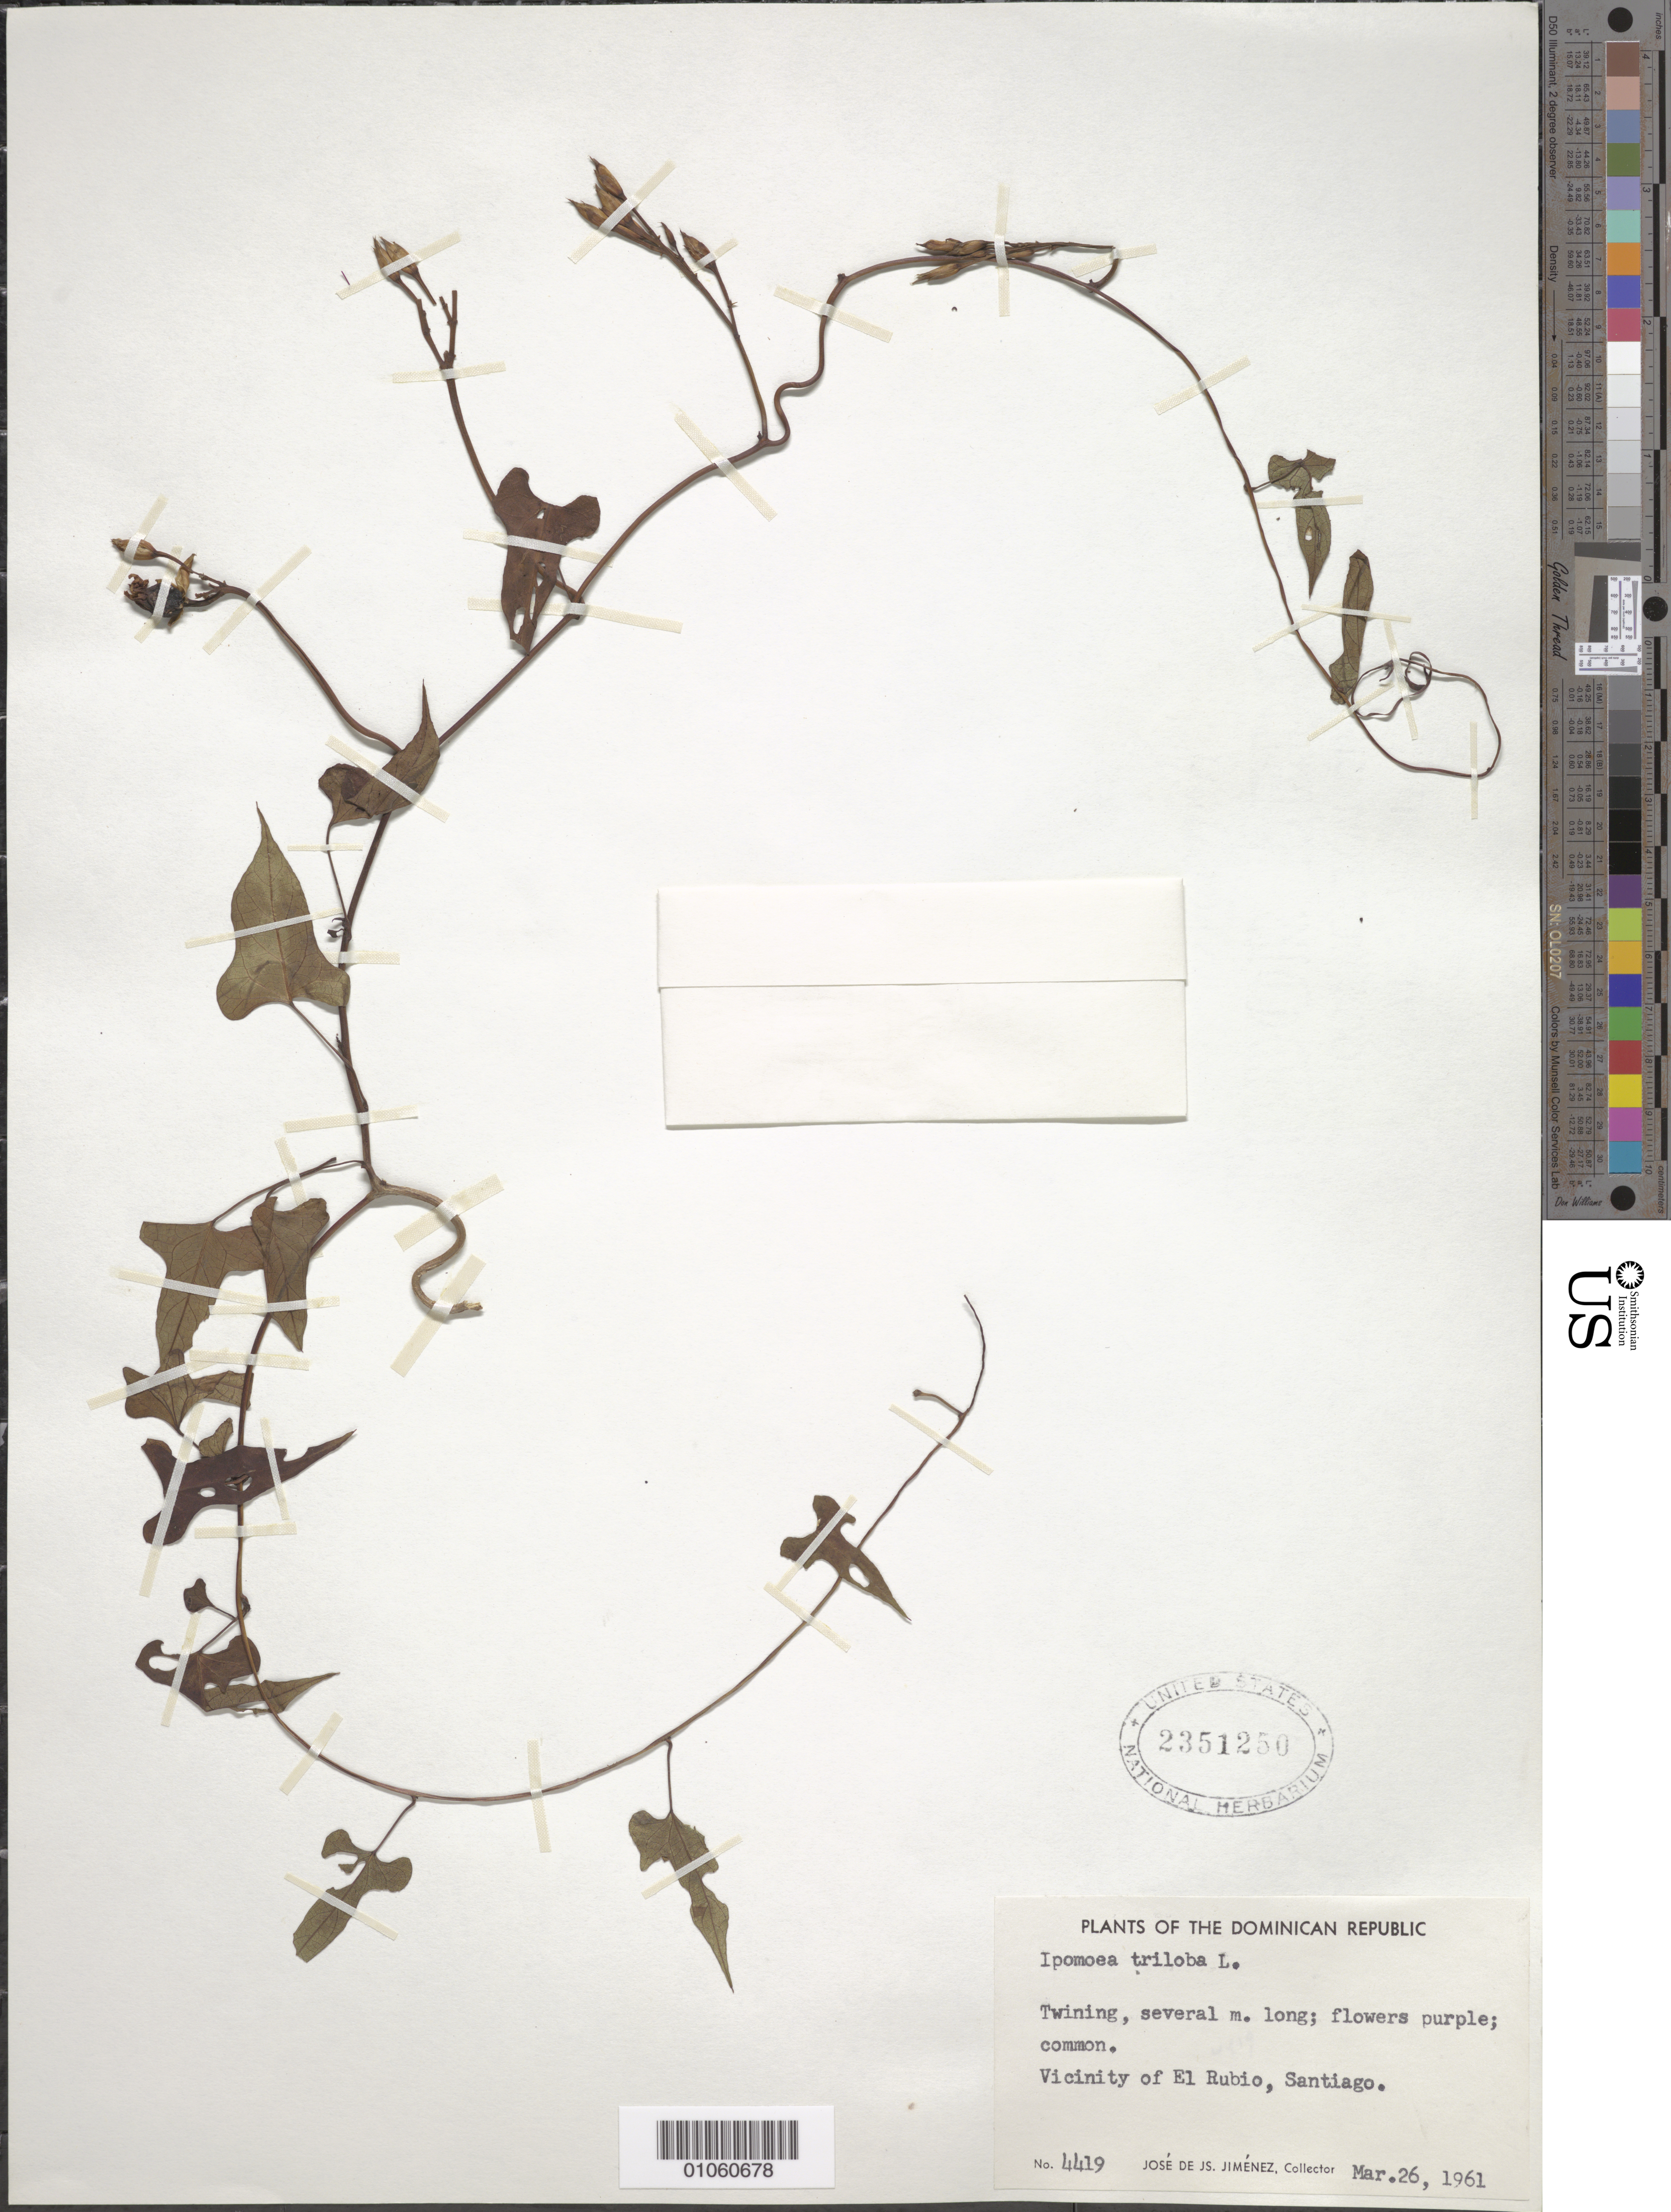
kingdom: Plantae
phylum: Tracheophyta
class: Magnoliopsida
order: Solanales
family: Convolvulaceae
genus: Ipomoea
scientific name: Ipomoea triloba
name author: L.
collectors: J. J. Jiménez Almonte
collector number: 4419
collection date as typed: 26 Mar 1961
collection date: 1961-03-26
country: Dominican Republic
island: Hispaniola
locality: Santiago, vicinity of El Rubio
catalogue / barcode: US 2351250